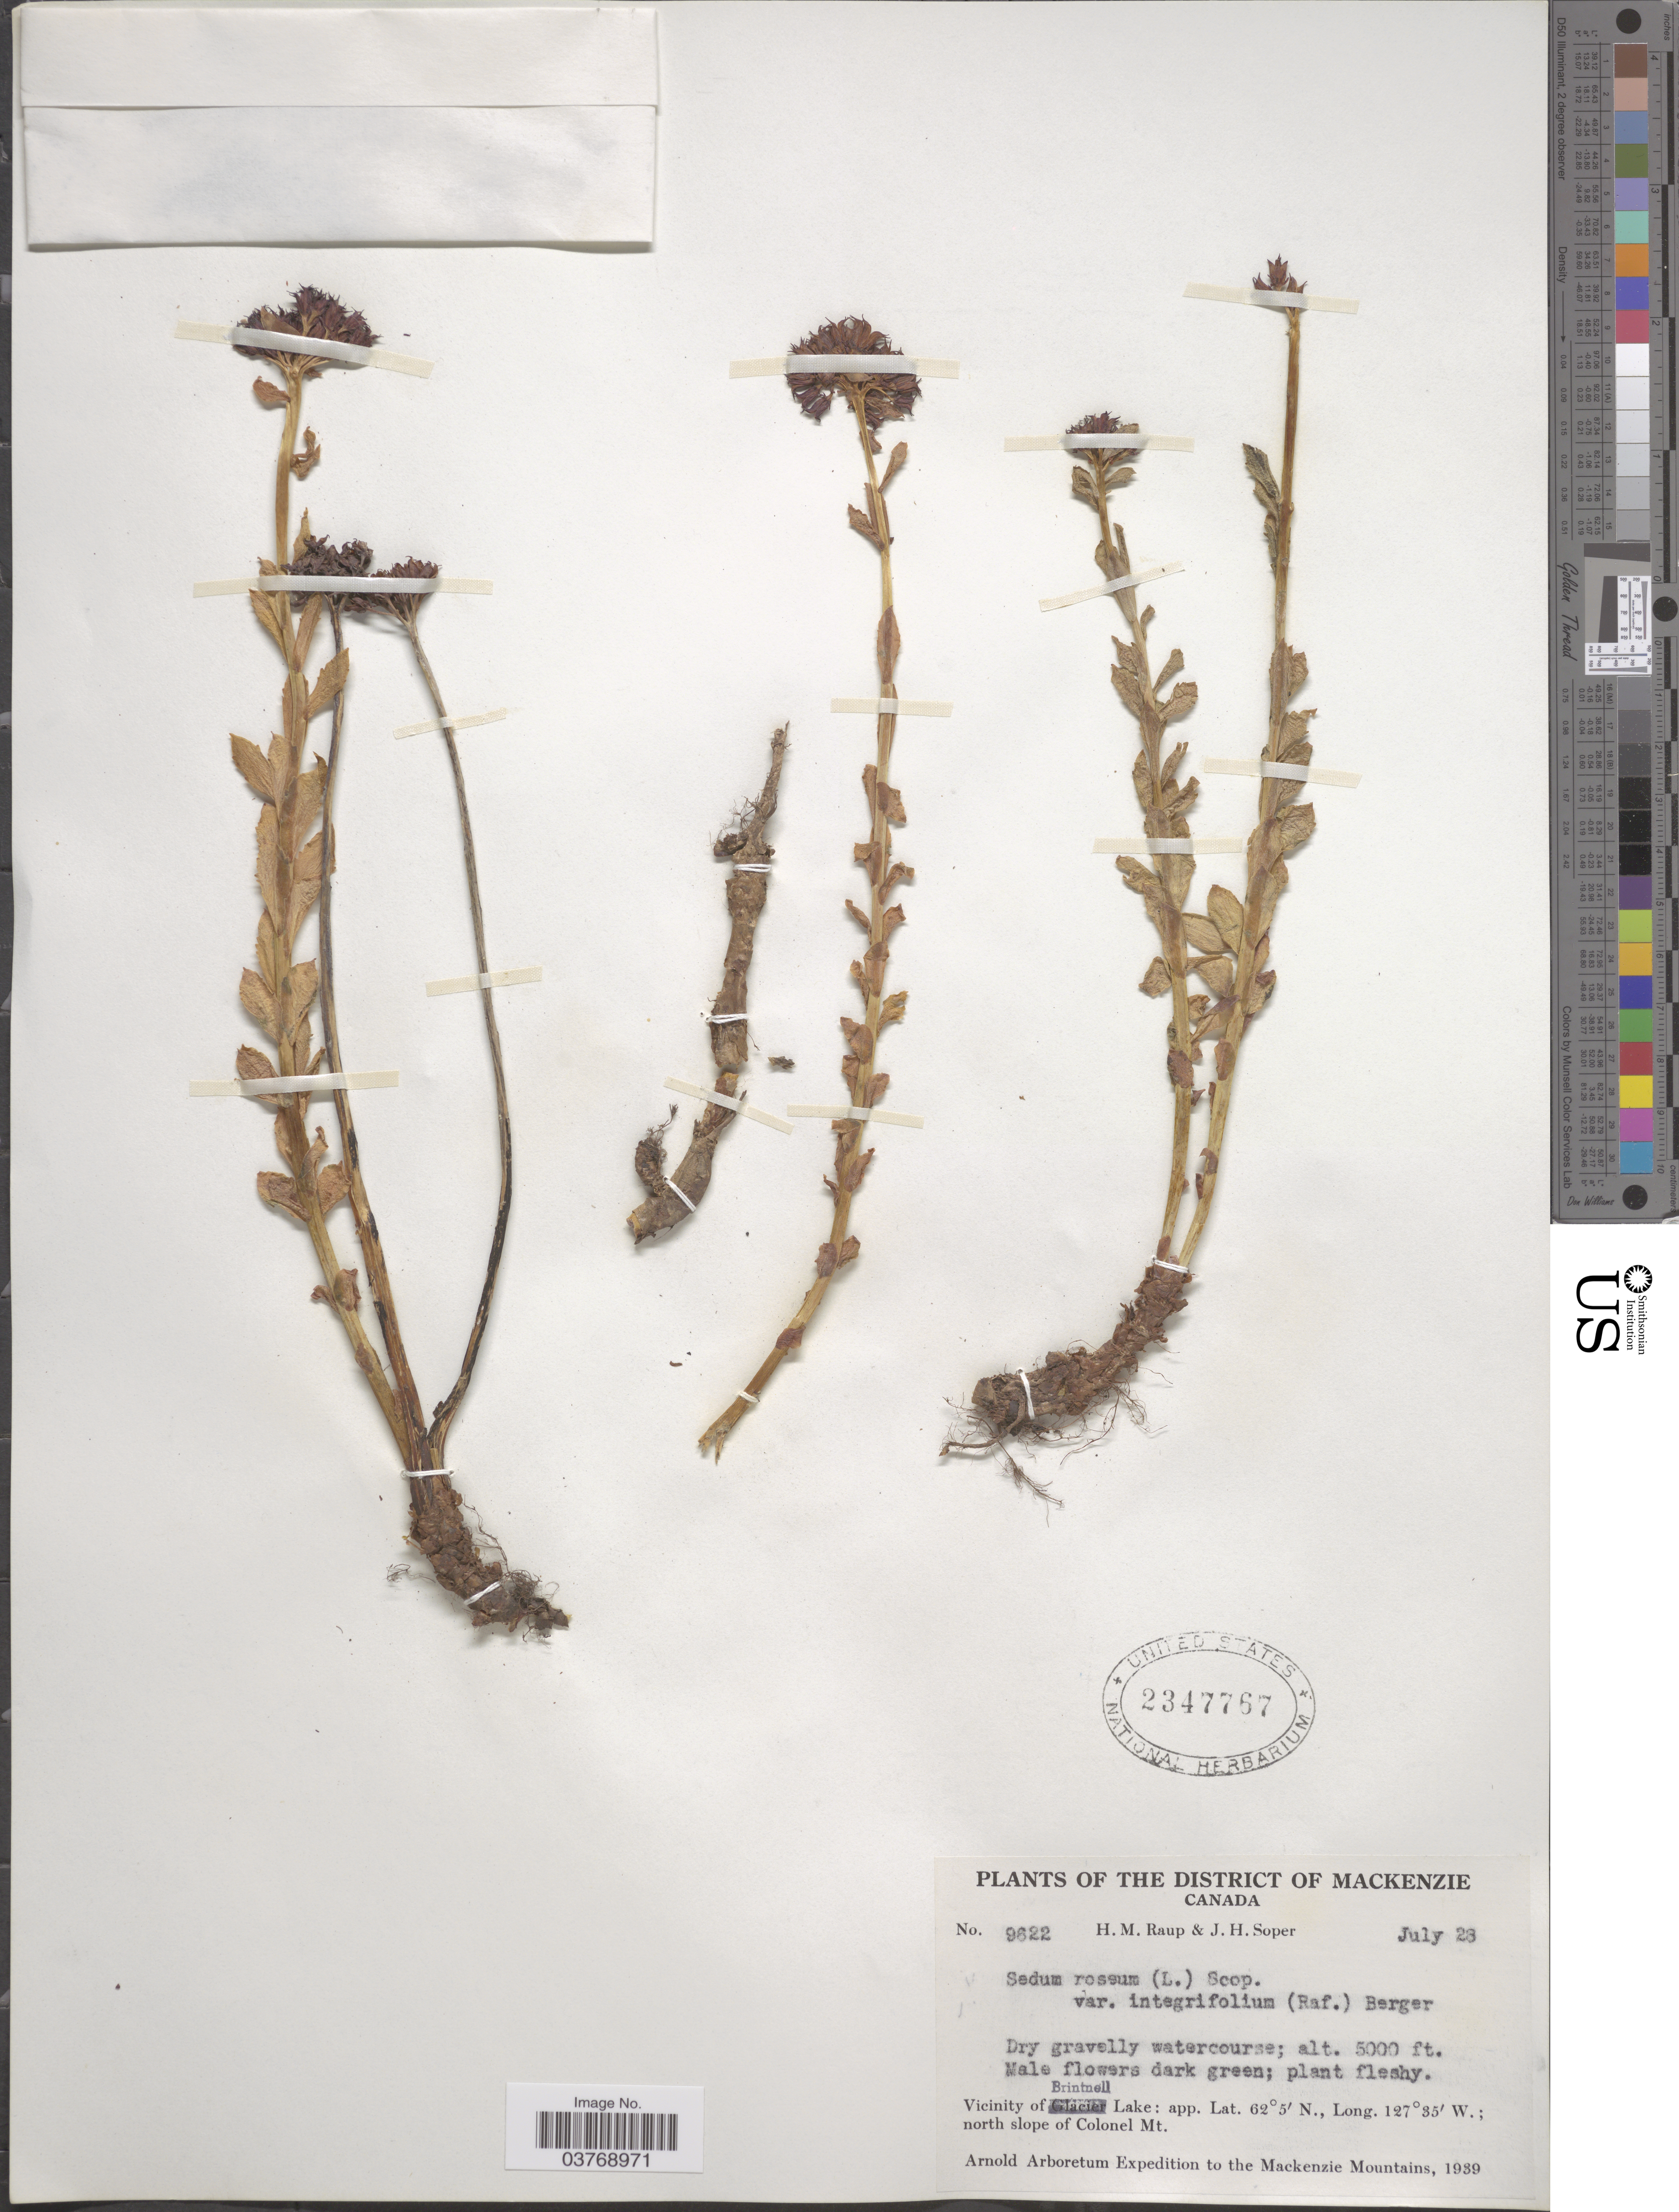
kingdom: Plantae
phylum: Tracheophyta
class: Magnoliopsida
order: Saxifragales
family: Crassulaceae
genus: Rhodiola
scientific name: Rhodiola integrifolia subsp. integrifolia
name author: Raf.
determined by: Strong, Mark T., (BOT), Smithsonian Institution - National Museum of Natural History (UNITED STATES)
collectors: H. Raup & J. H. Soper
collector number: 9622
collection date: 1939-07-23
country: Canada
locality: The District of Mackenzie. Vicinity of Brintnell Lake; north slope of Colonel Mt. The Mackenzie Mountains.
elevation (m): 1524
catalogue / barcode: US 2347767